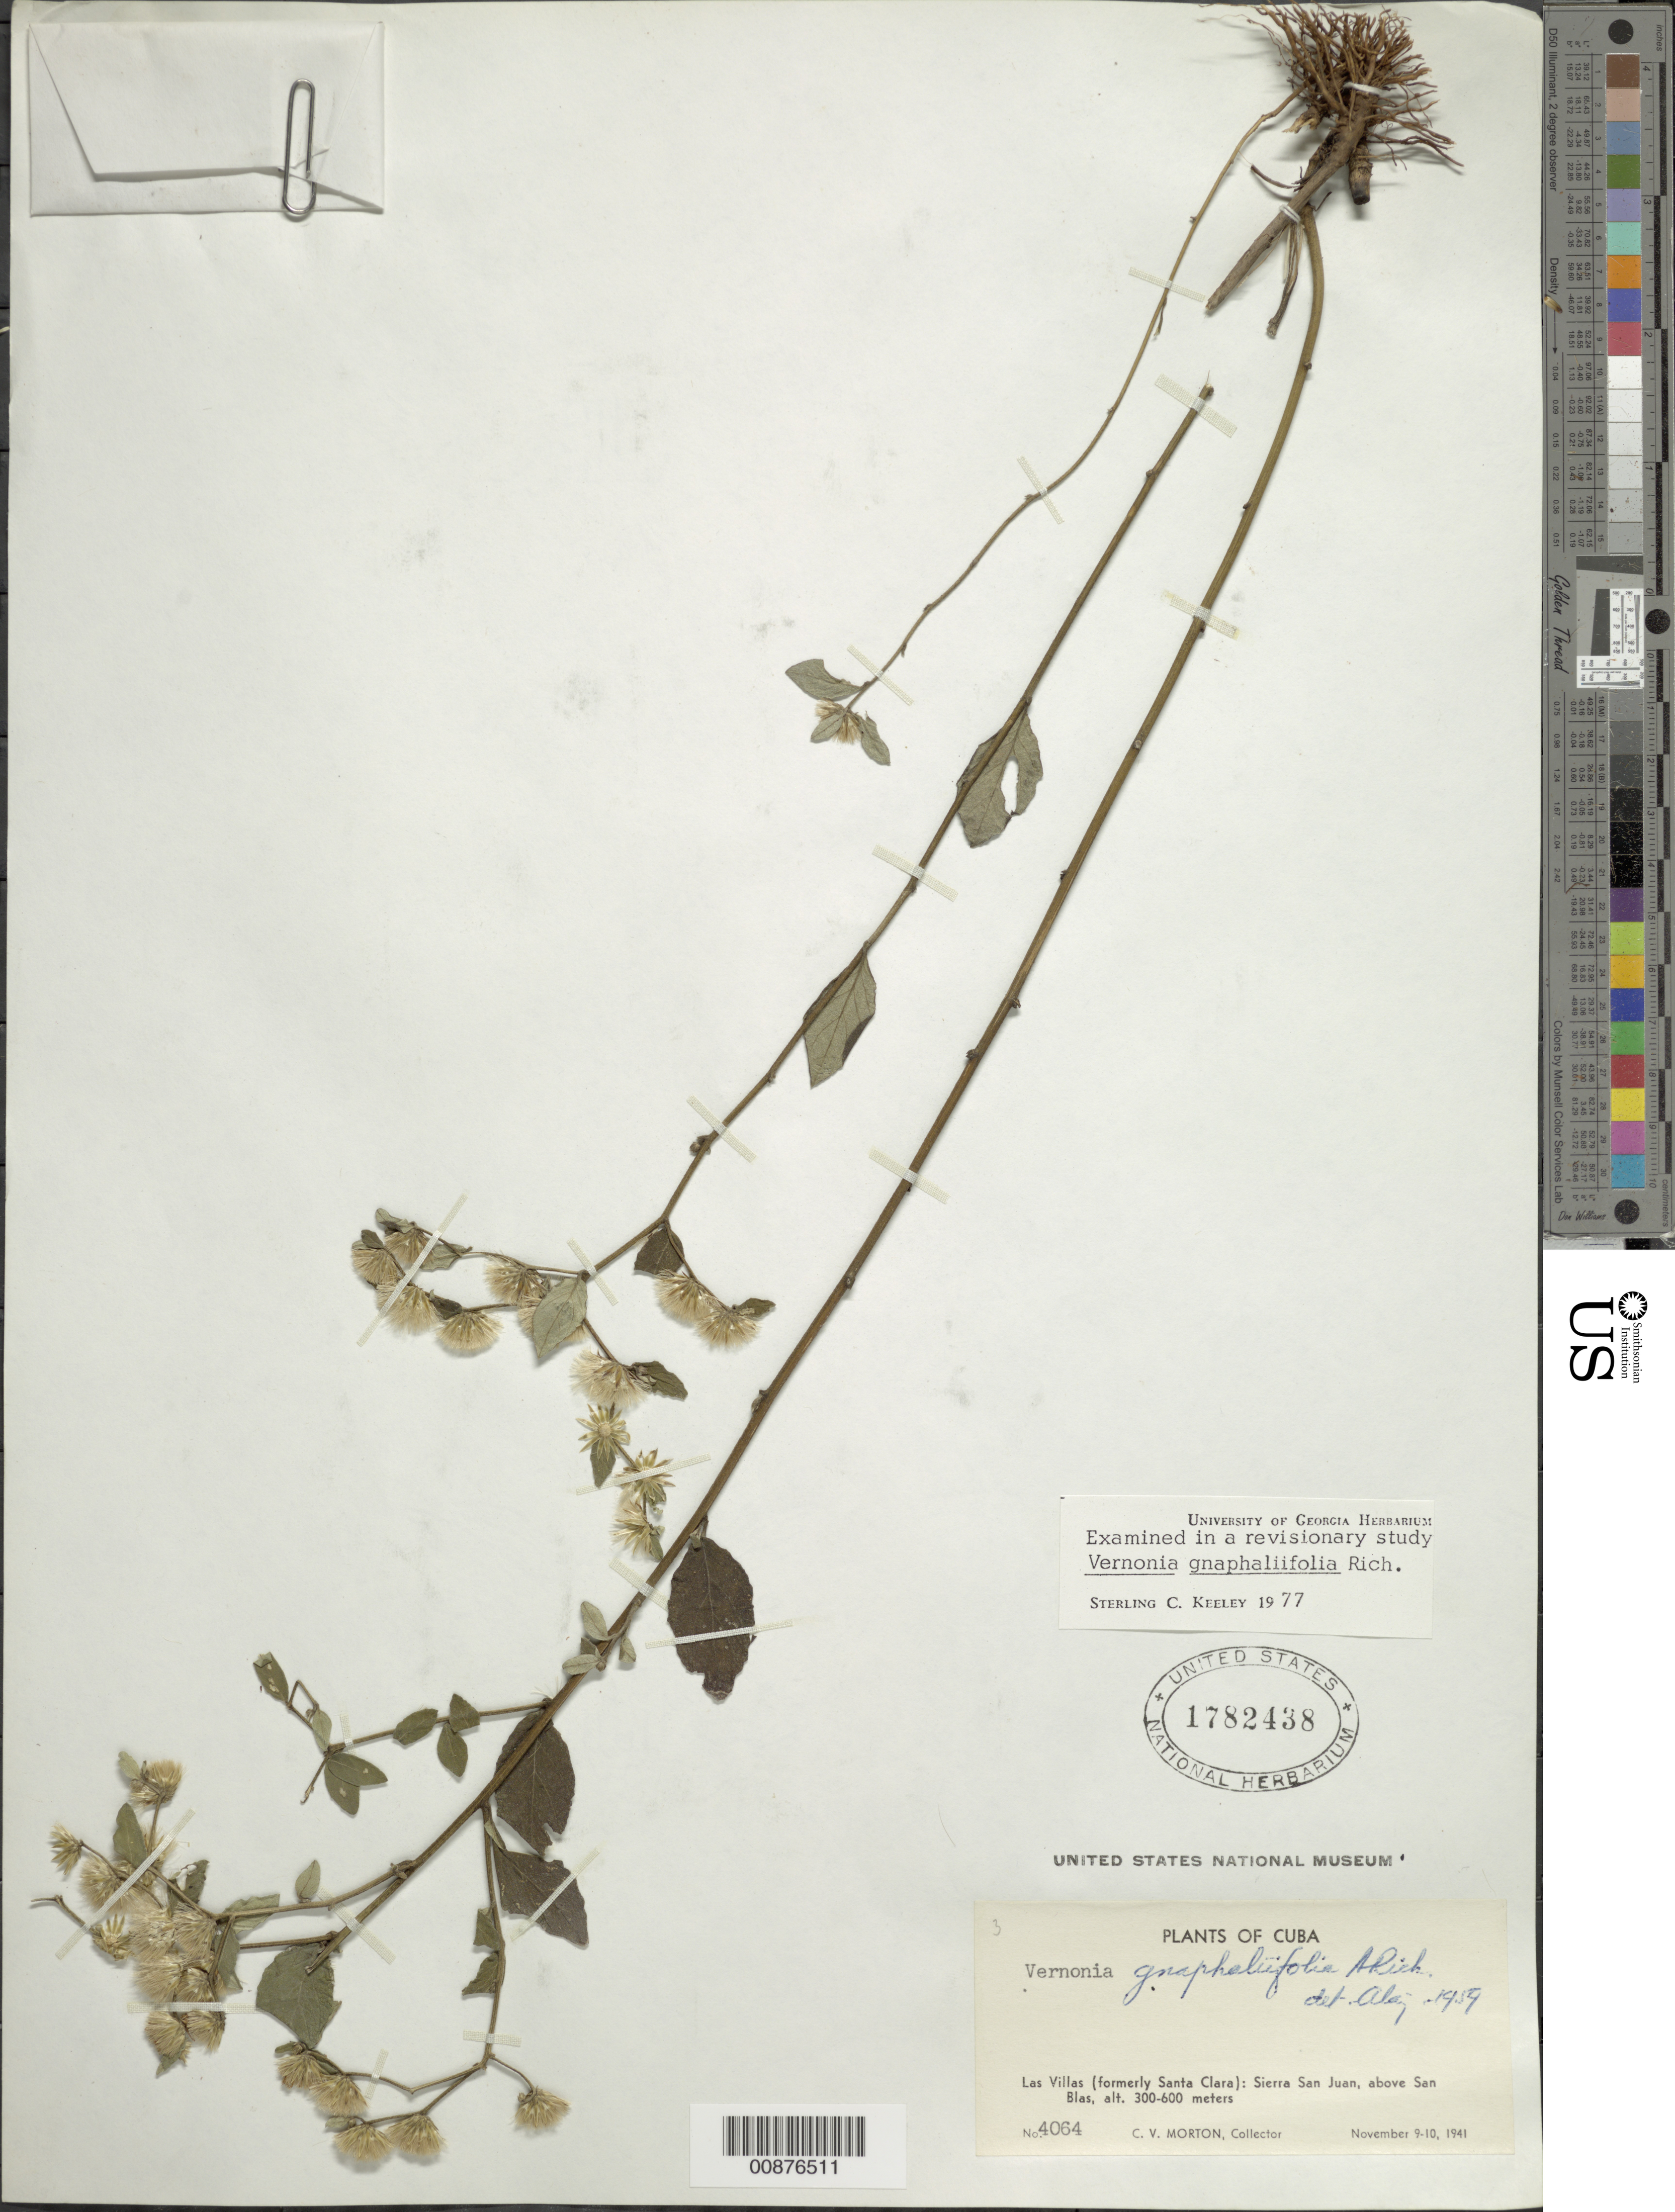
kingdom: Plantae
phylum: Tracheophyta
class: Magnoliopsida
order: Asterales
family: Asteraceae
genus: Lepidaploa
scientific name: Lepidaploa gnaphaliifolia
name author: (A. Rich.) H. Rob.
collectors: C. V. Morton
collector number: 4064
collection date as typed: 09 Nov 1941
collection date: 1941-11-09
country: Cuba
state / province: Las Villas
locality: Sierra San Juan, above San Blas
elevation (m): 300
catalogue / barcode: US 1782438